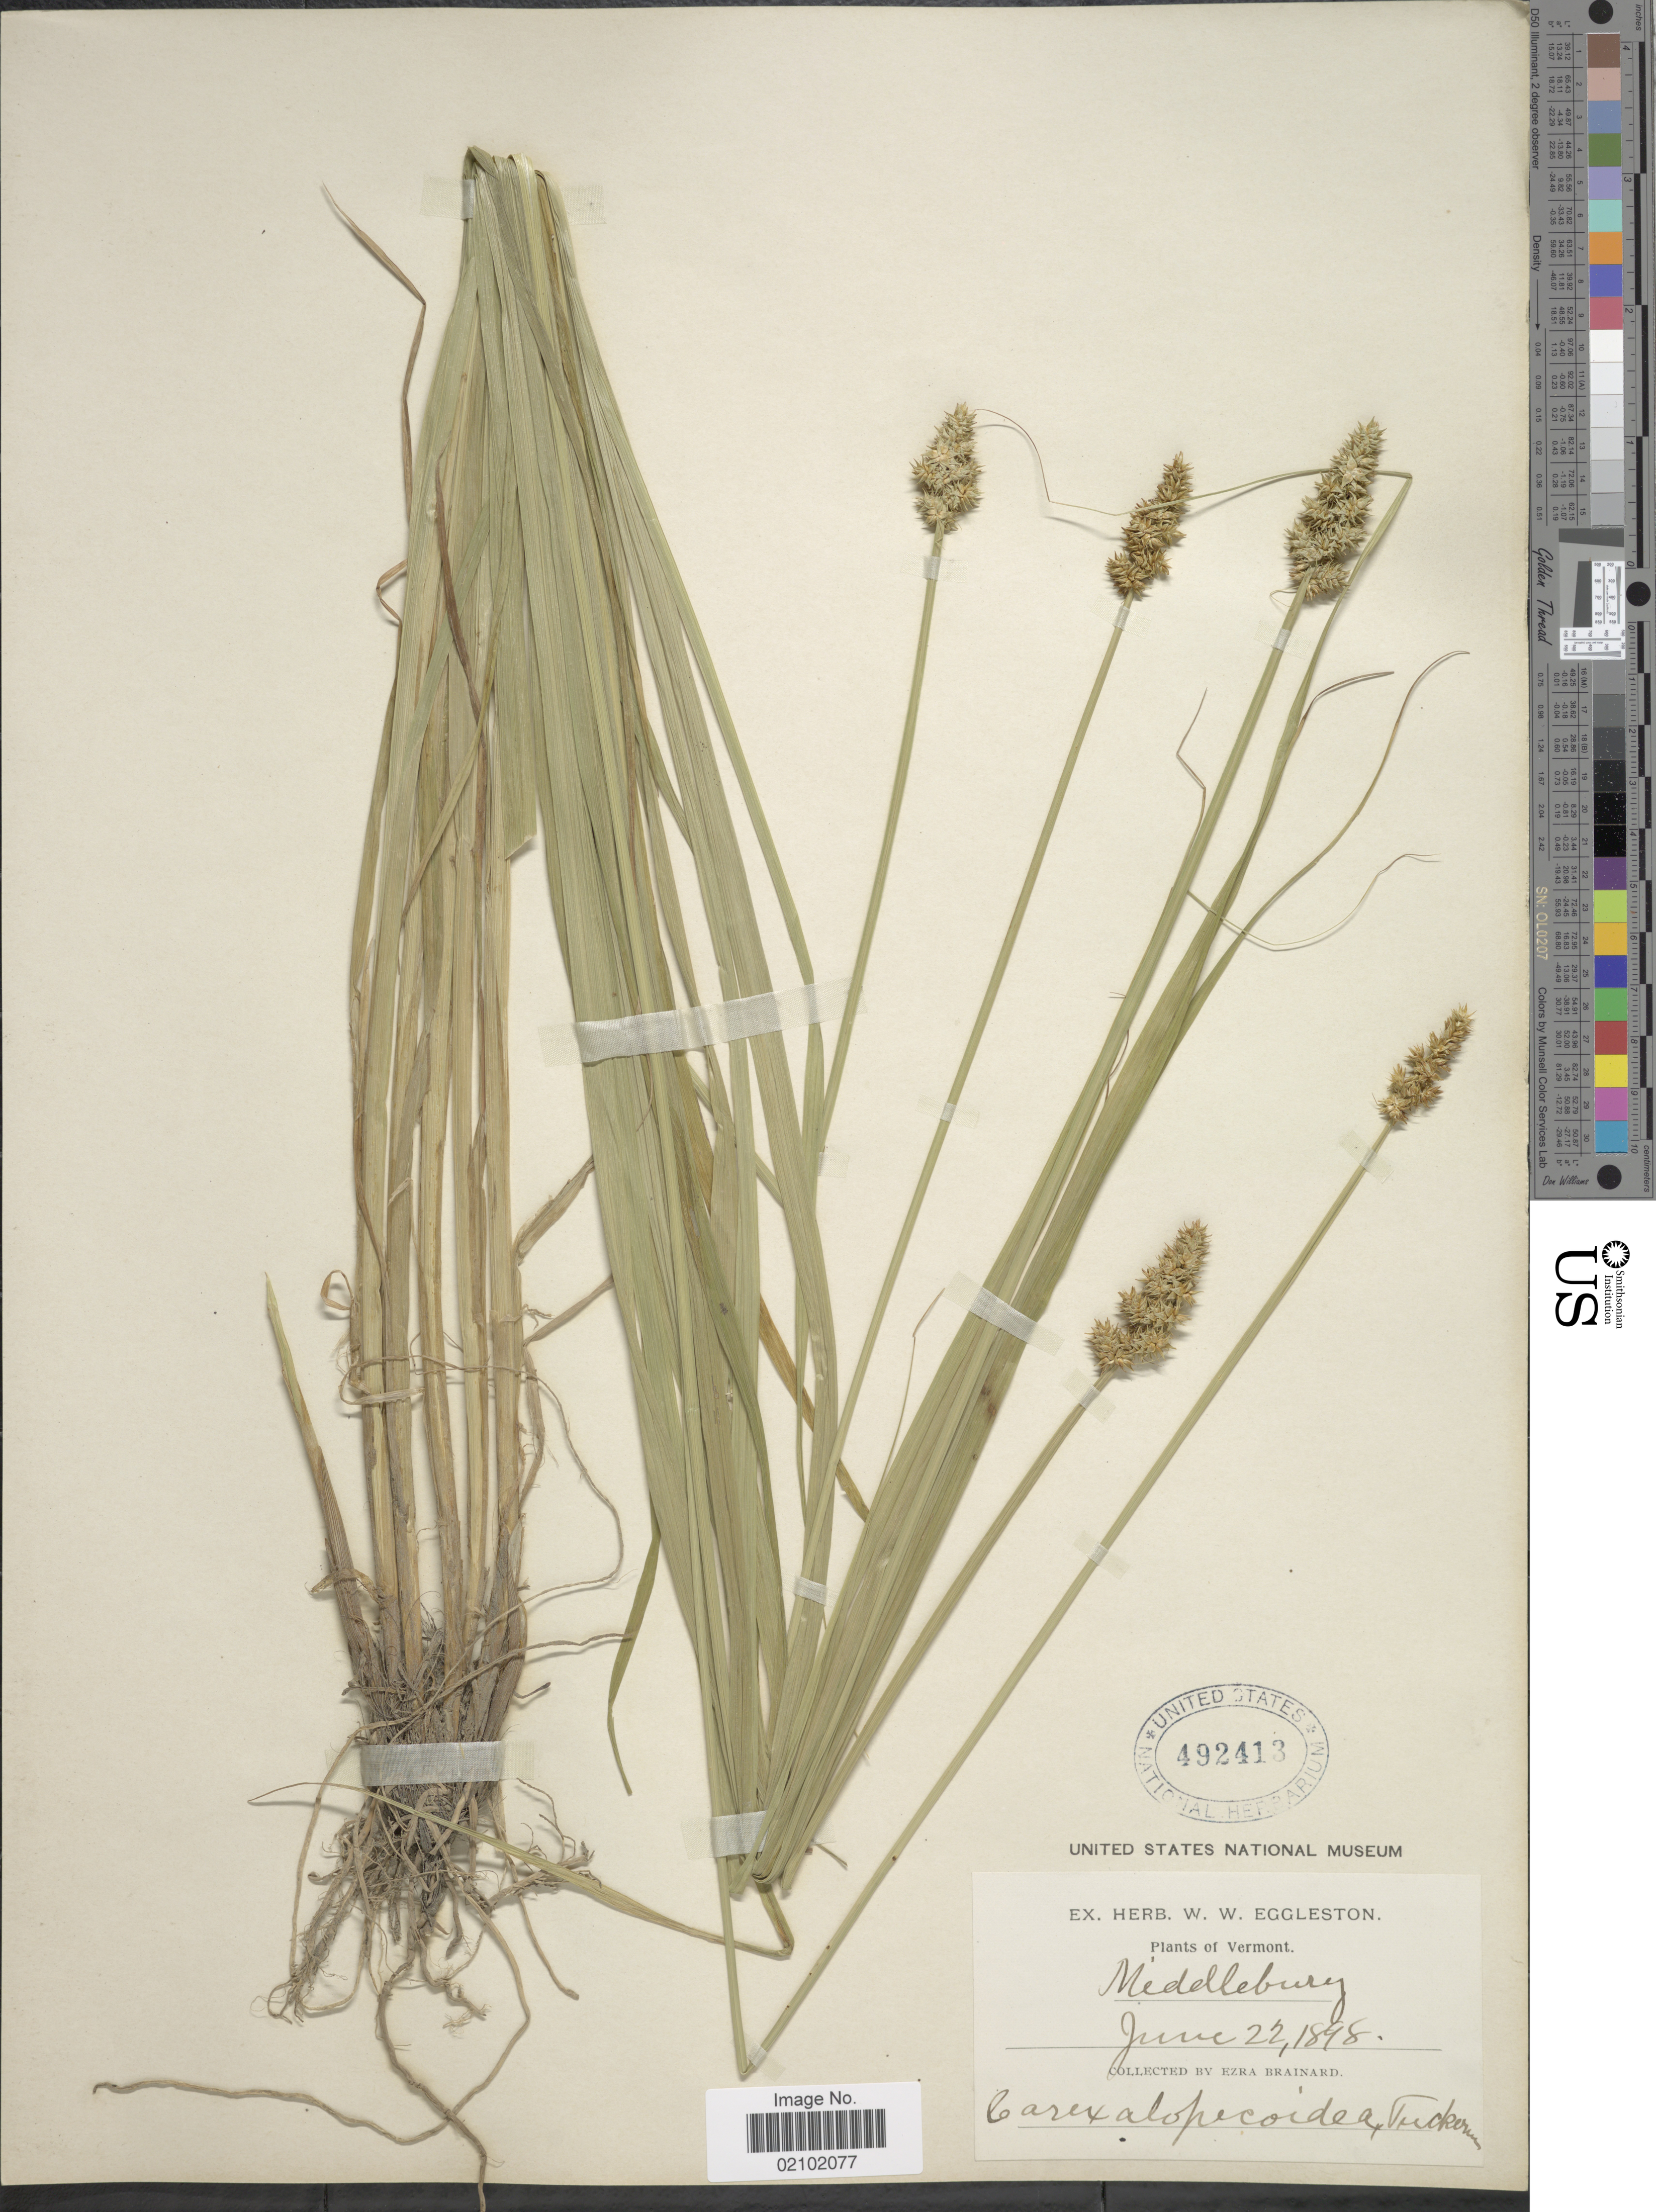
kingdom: Plantae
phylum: Tracheophyta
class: Liliopsida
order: Poales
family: Cyperaceae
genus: Carex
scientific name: Carex alopecoidea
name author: Tuck.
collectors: E. Brainard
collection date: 1898-06-22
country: United States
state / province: Vermont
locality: Middlebury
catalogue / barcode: US 492413